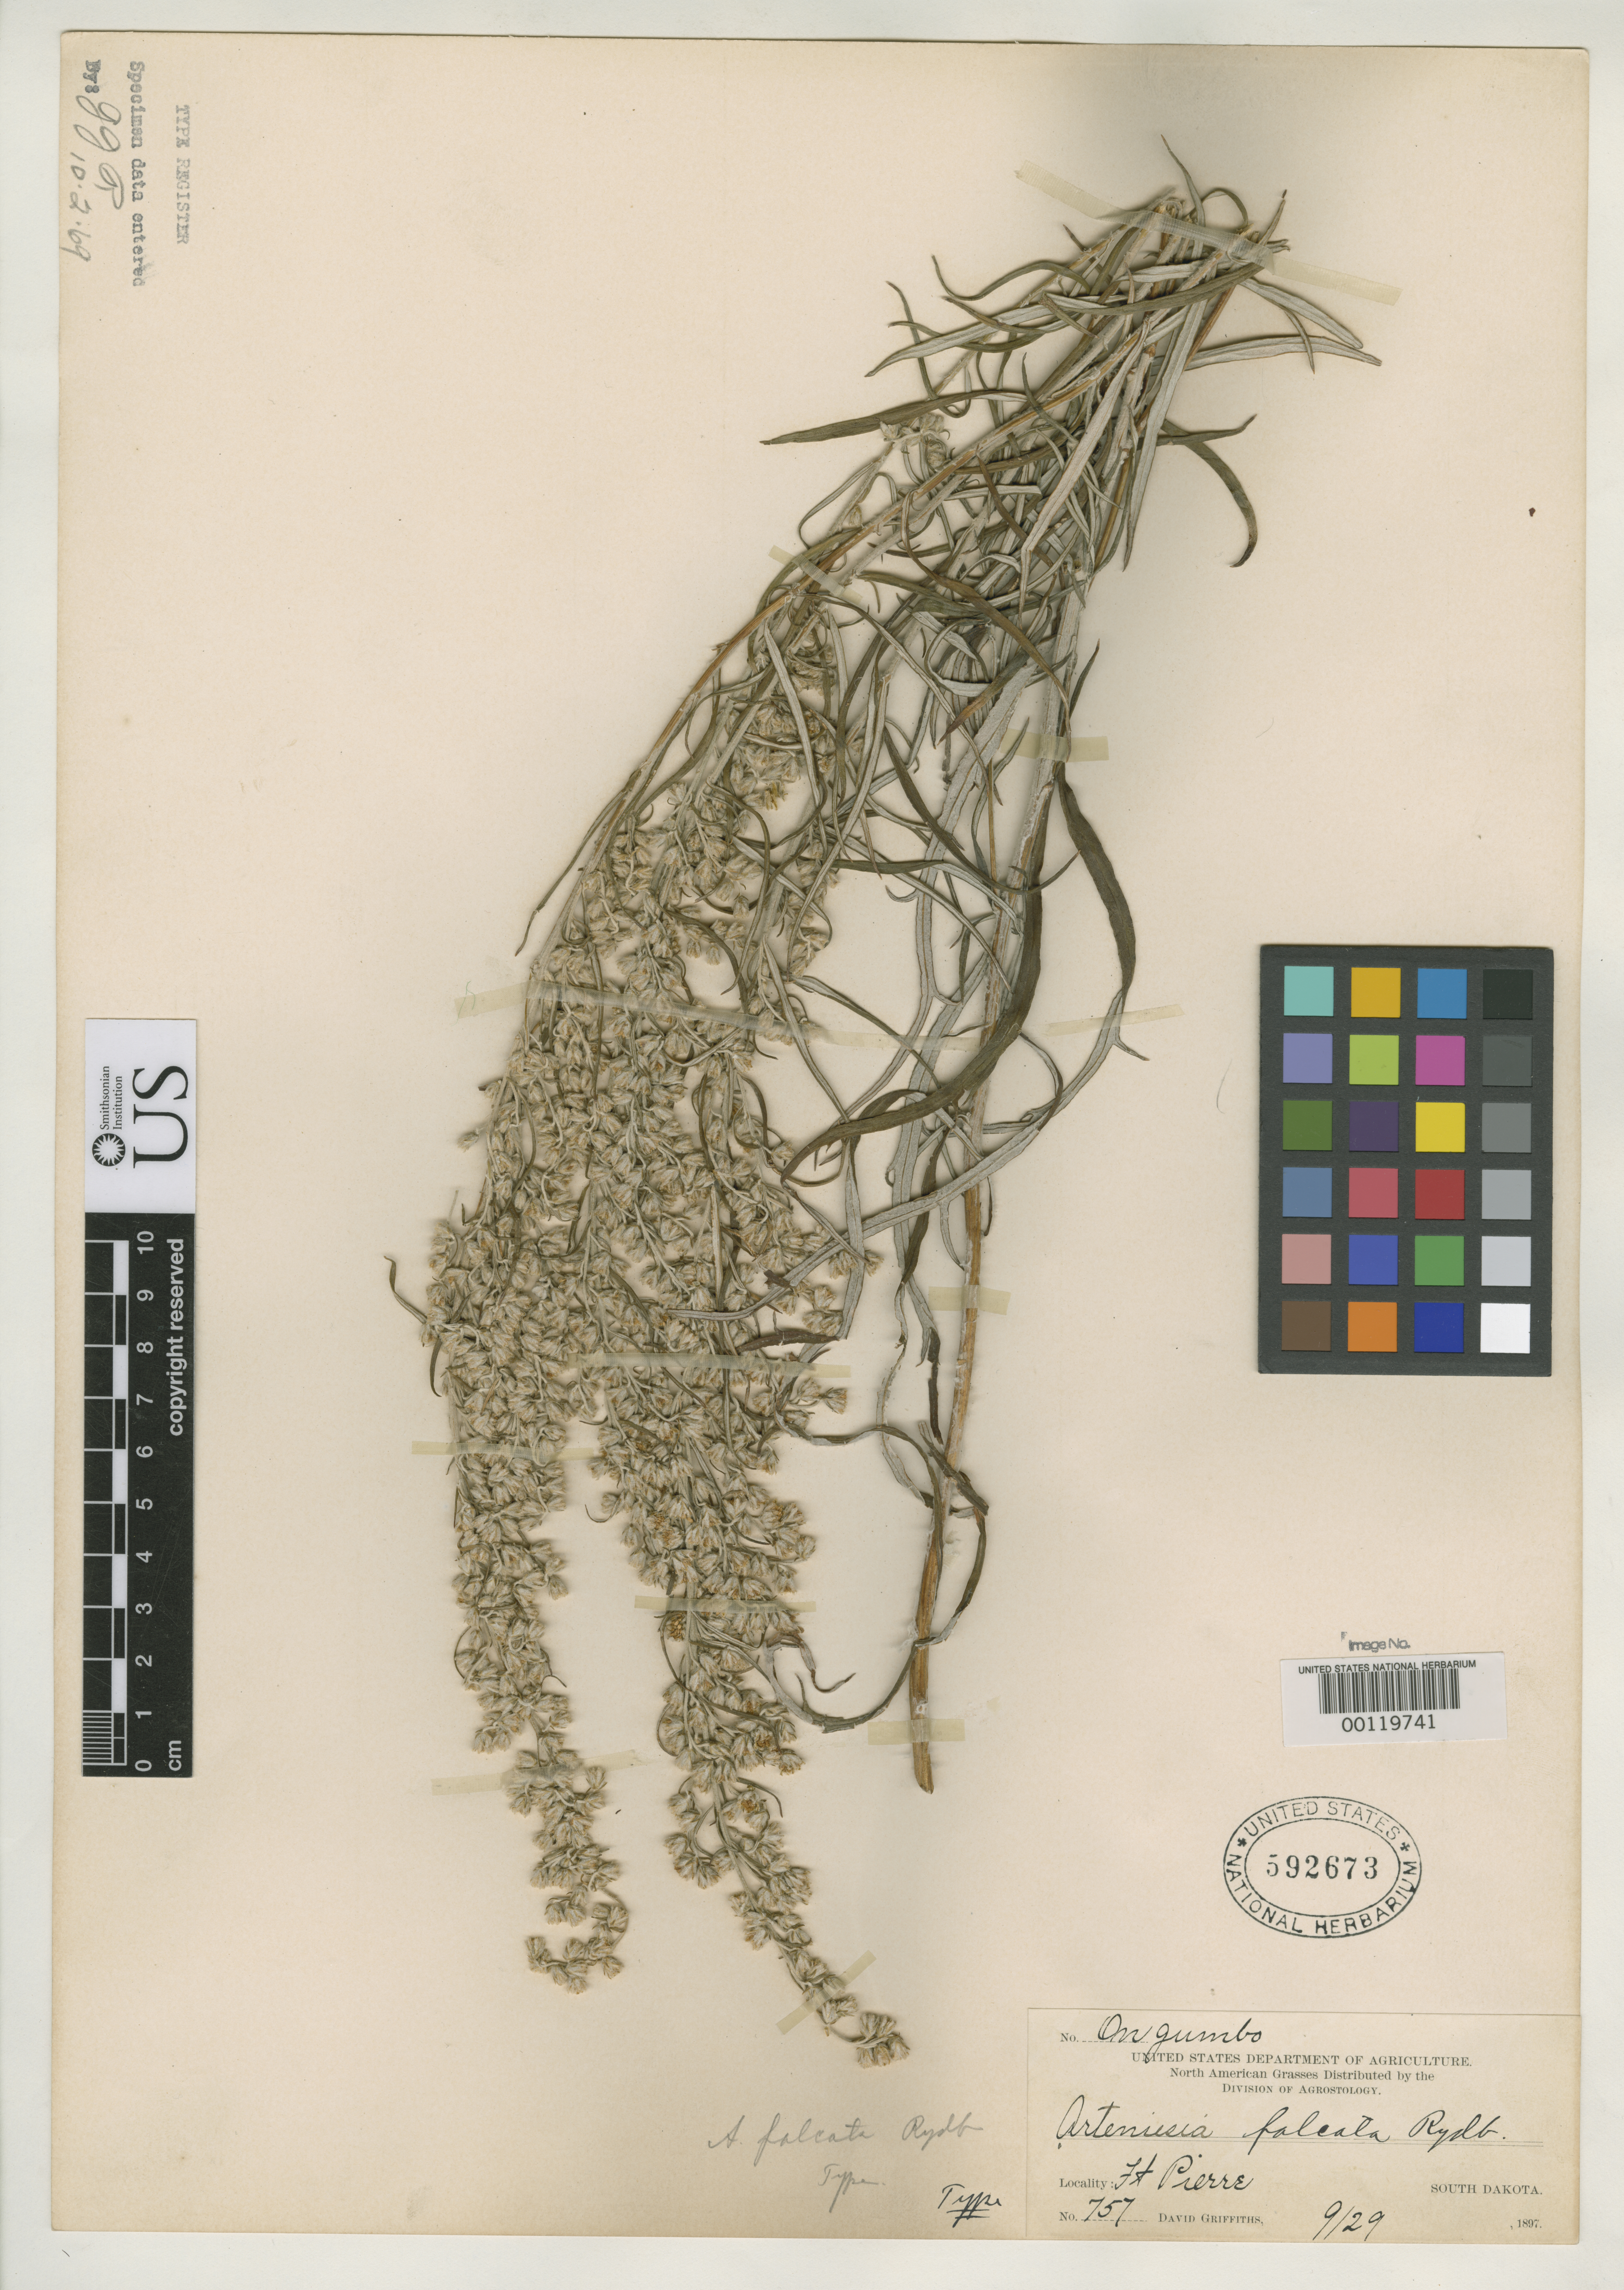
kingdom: Plantae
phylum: Tracheophyta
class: Magnoliopsida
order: Asterales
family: Asteraceae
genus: Artemisia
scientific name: Artemisia falcata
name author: Rydb.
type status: Holotype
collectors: D. Griffiths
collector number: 757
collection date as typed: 29 Sep 1897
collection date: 1897-09-29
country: United States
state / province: South Dakota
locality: Fort Pierre.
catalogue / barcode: US 592673